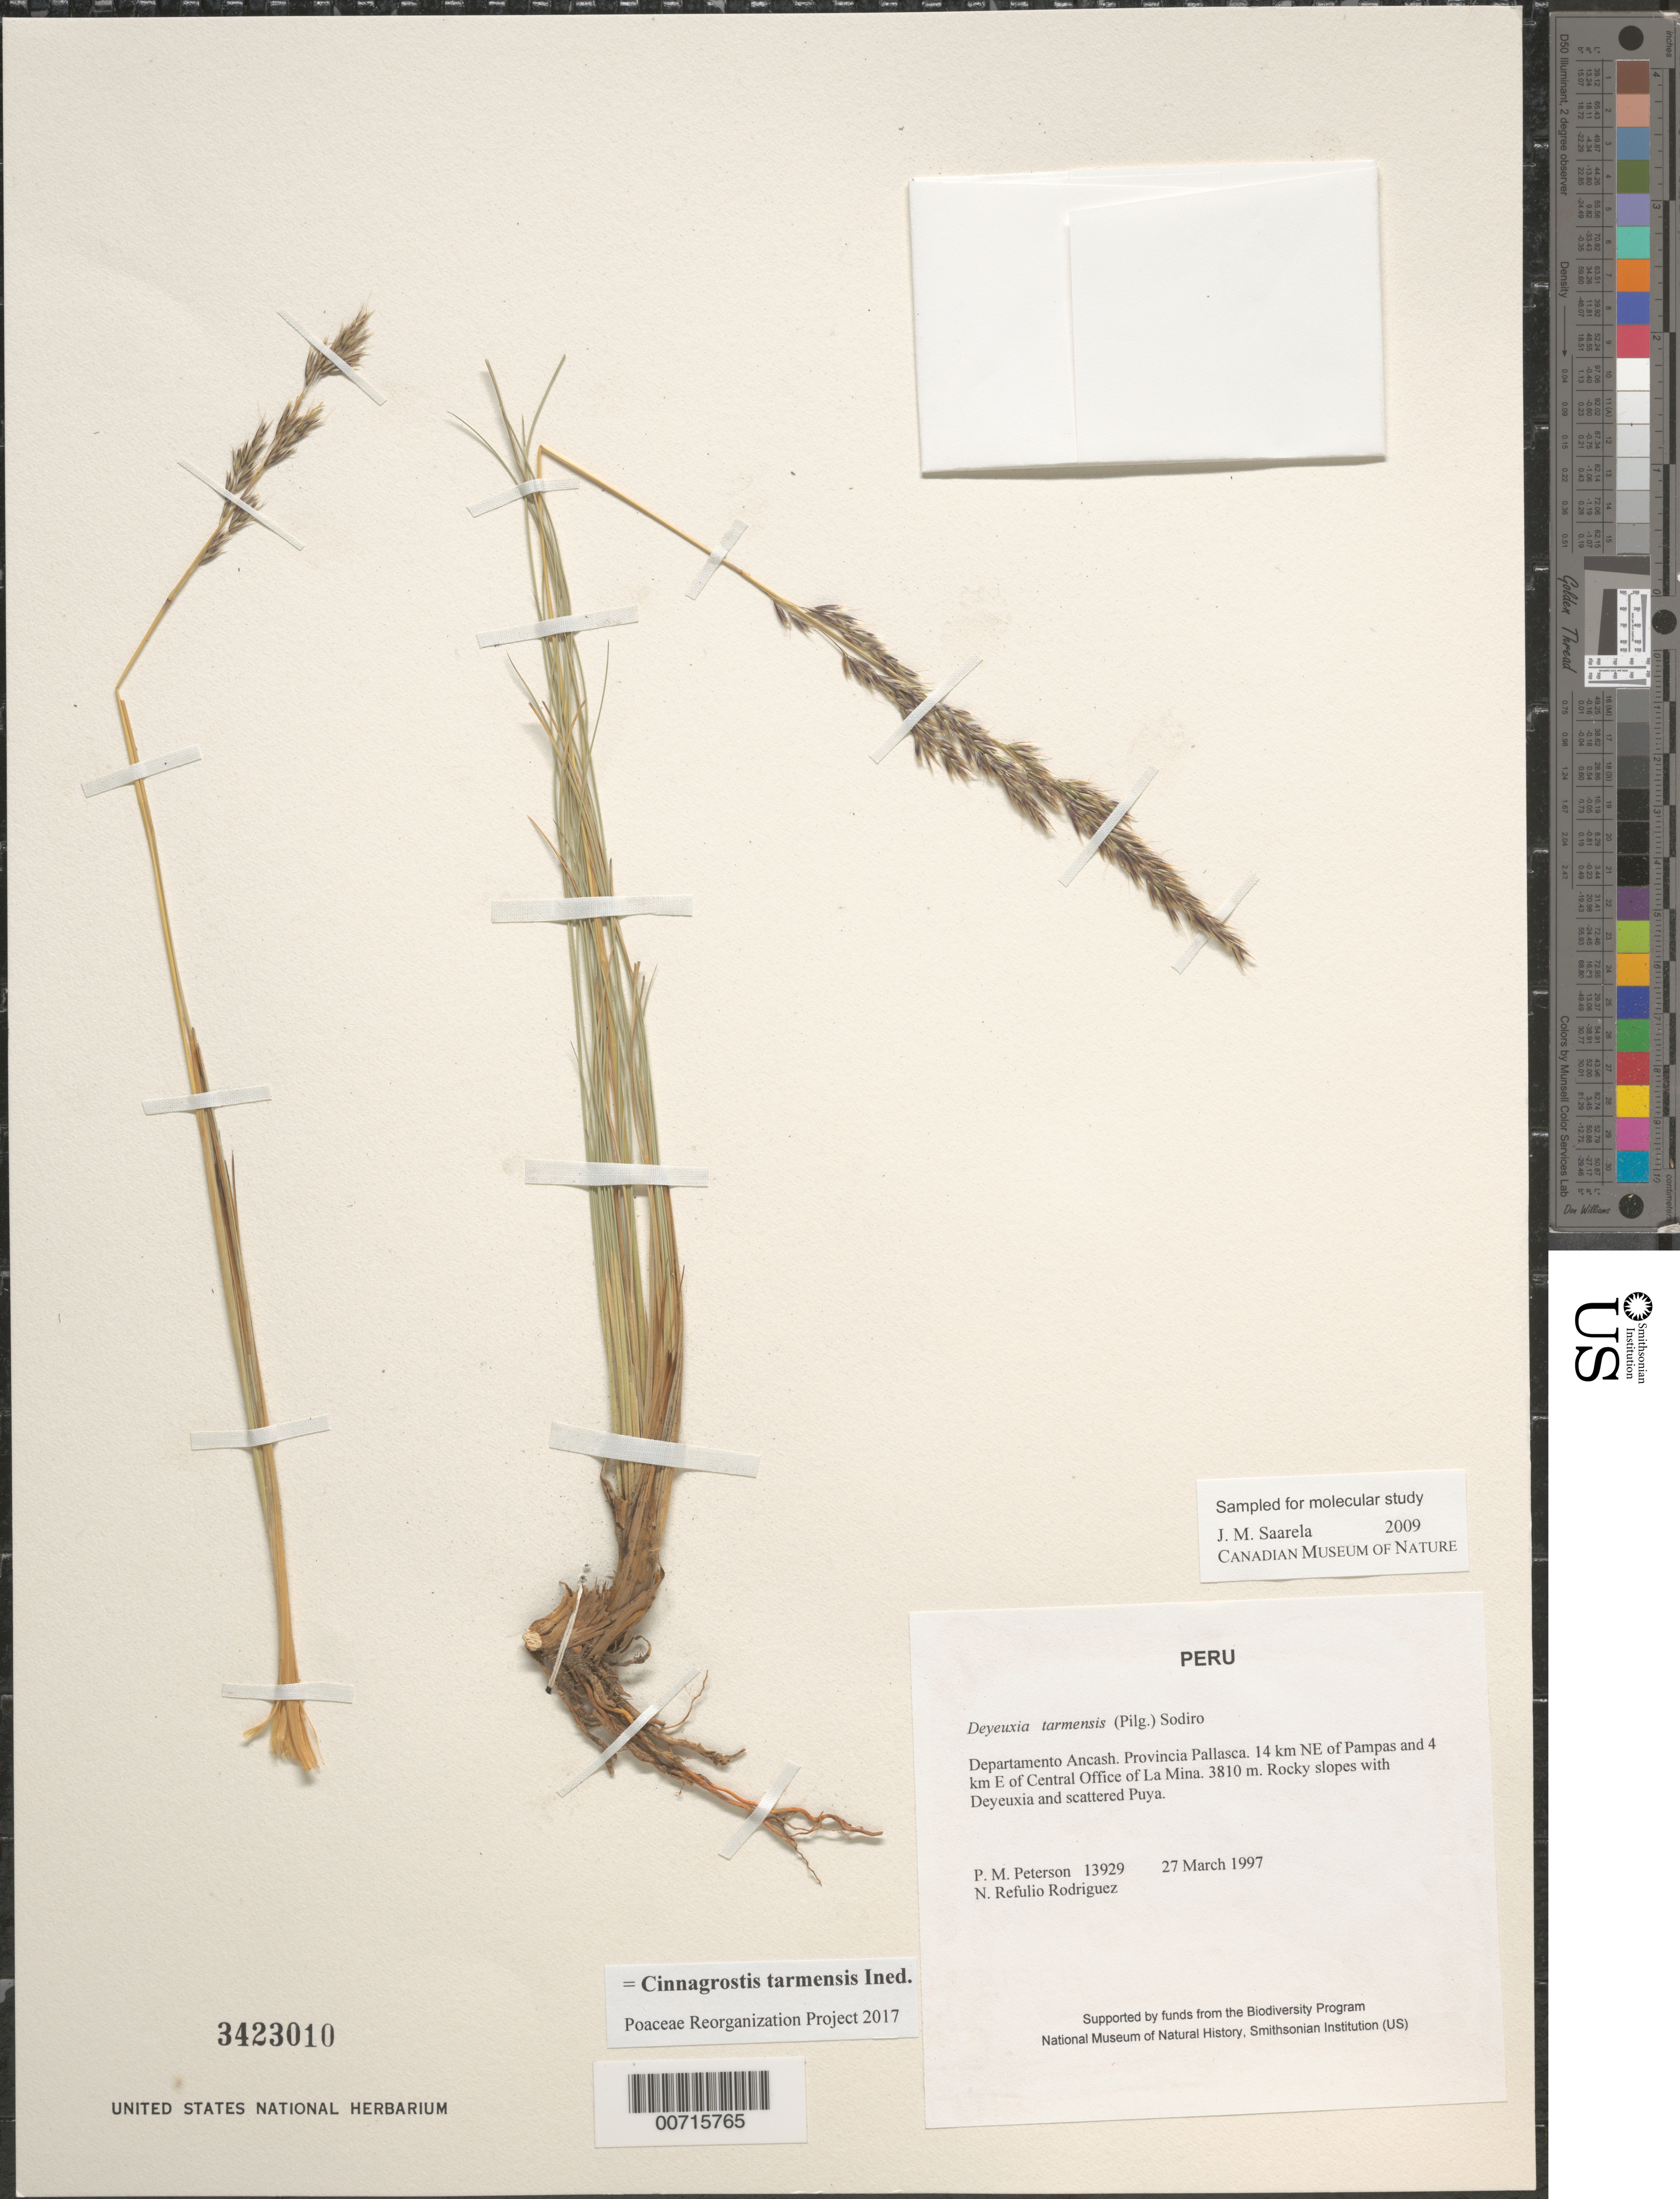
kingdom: Plantae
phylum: Tracheophyta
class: Liliopsida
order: Poales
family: Poaceae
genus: Cinnagrostis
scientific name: Cinnagrostis tarmensis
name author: (Pilg.) P.M. Peterson et al.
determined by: Poaceae Reorganization Project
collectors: P. M. Peterson & N. Refulio-Rodríguez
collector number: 13929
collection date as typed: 27 Mar 1997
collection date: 1997-03-27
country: Peru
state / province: Ancash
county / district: Pallasca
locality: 14 km NE of Pampas and 4 km E of Central Office of La Mina.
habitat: Rocky slopes with Deyeuxia and scattered Puya.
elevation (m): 3810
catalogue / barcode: US 3423010